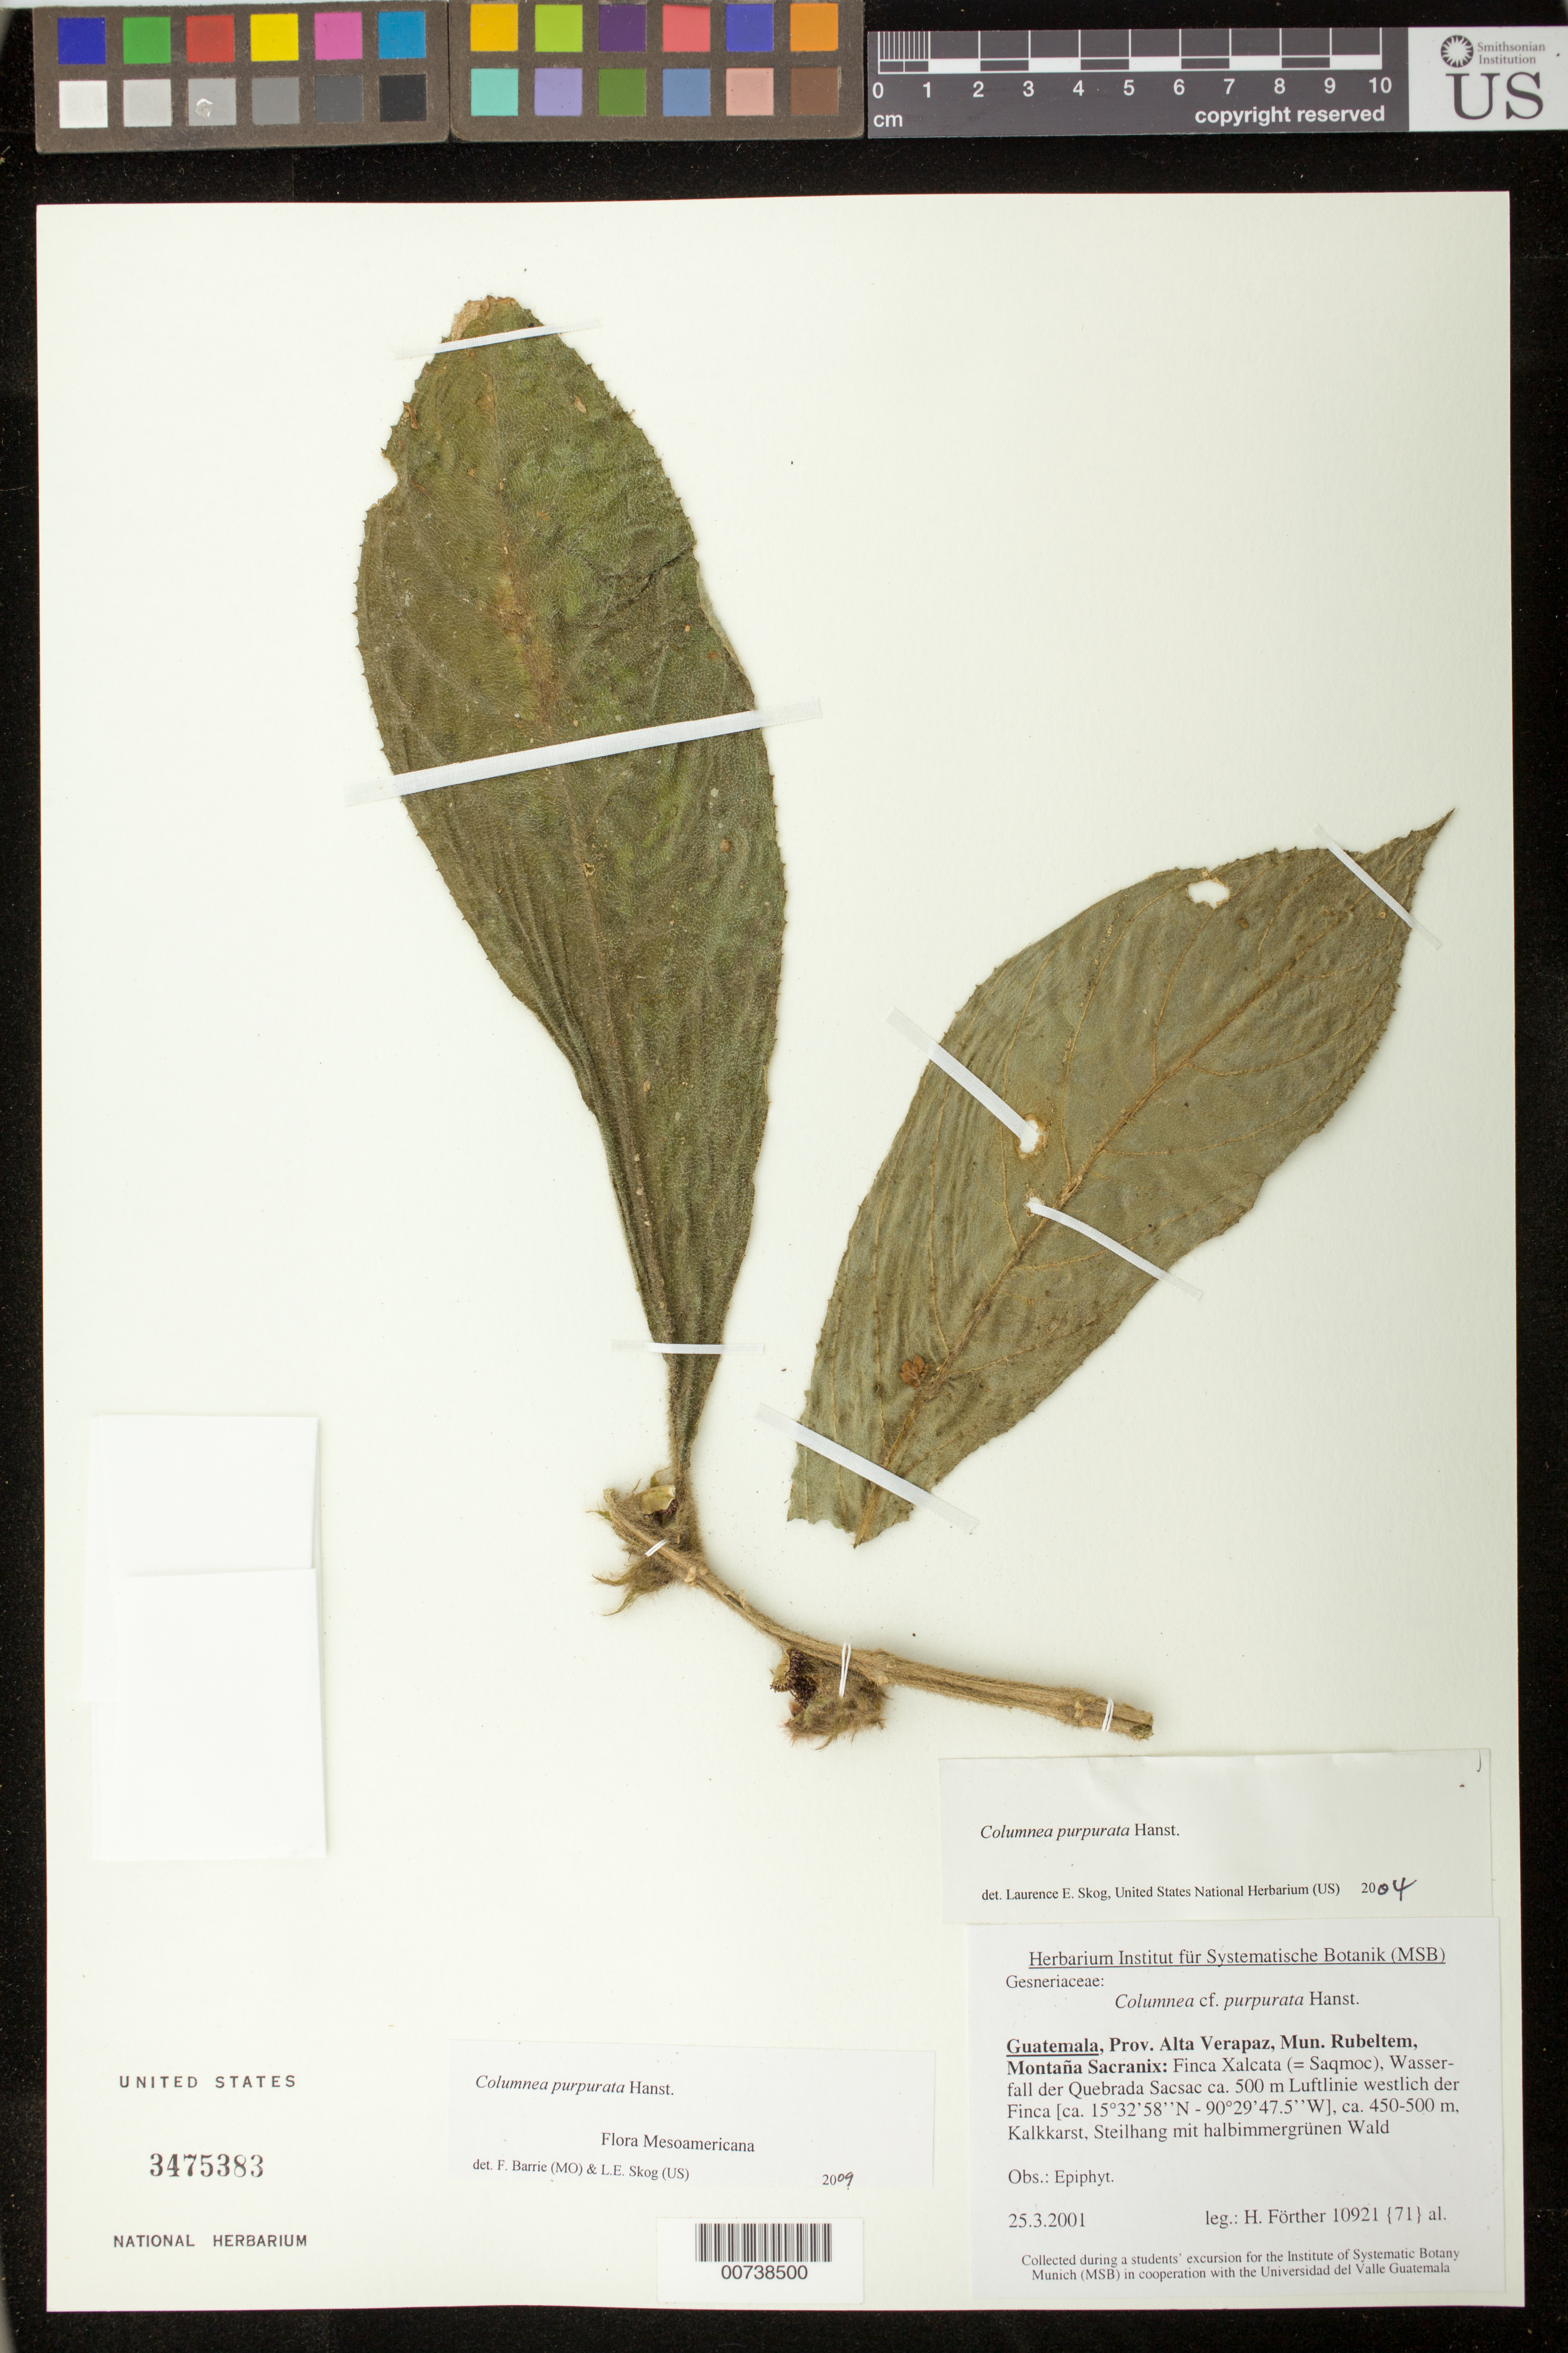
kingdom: Plantae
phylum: Tracheophyta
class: Magnoliopsida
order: Lamiales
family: Gesneriaceae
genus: Columnea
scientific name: Columnea purpurata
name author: Hanst.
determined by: Skog, Laurence E.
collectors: H. Fôrther & et al.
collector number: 10921 {71}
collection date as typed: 25 Mar 2001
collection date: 2001-03-25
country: Guatemala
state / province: Alta Verapaz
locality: Prov. Alta Verapaz, Mun. Rupeltem, Montaña Sacranix: Finca Xalcata (=Saqmoc), Wasserfall der Quebrada Sacsac ca. 500 m Luftlinie westlich der Finca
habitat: Kalkkarst, Steilhang mit halbimmergrünen Wald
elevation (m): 450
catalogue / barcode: US 3475383